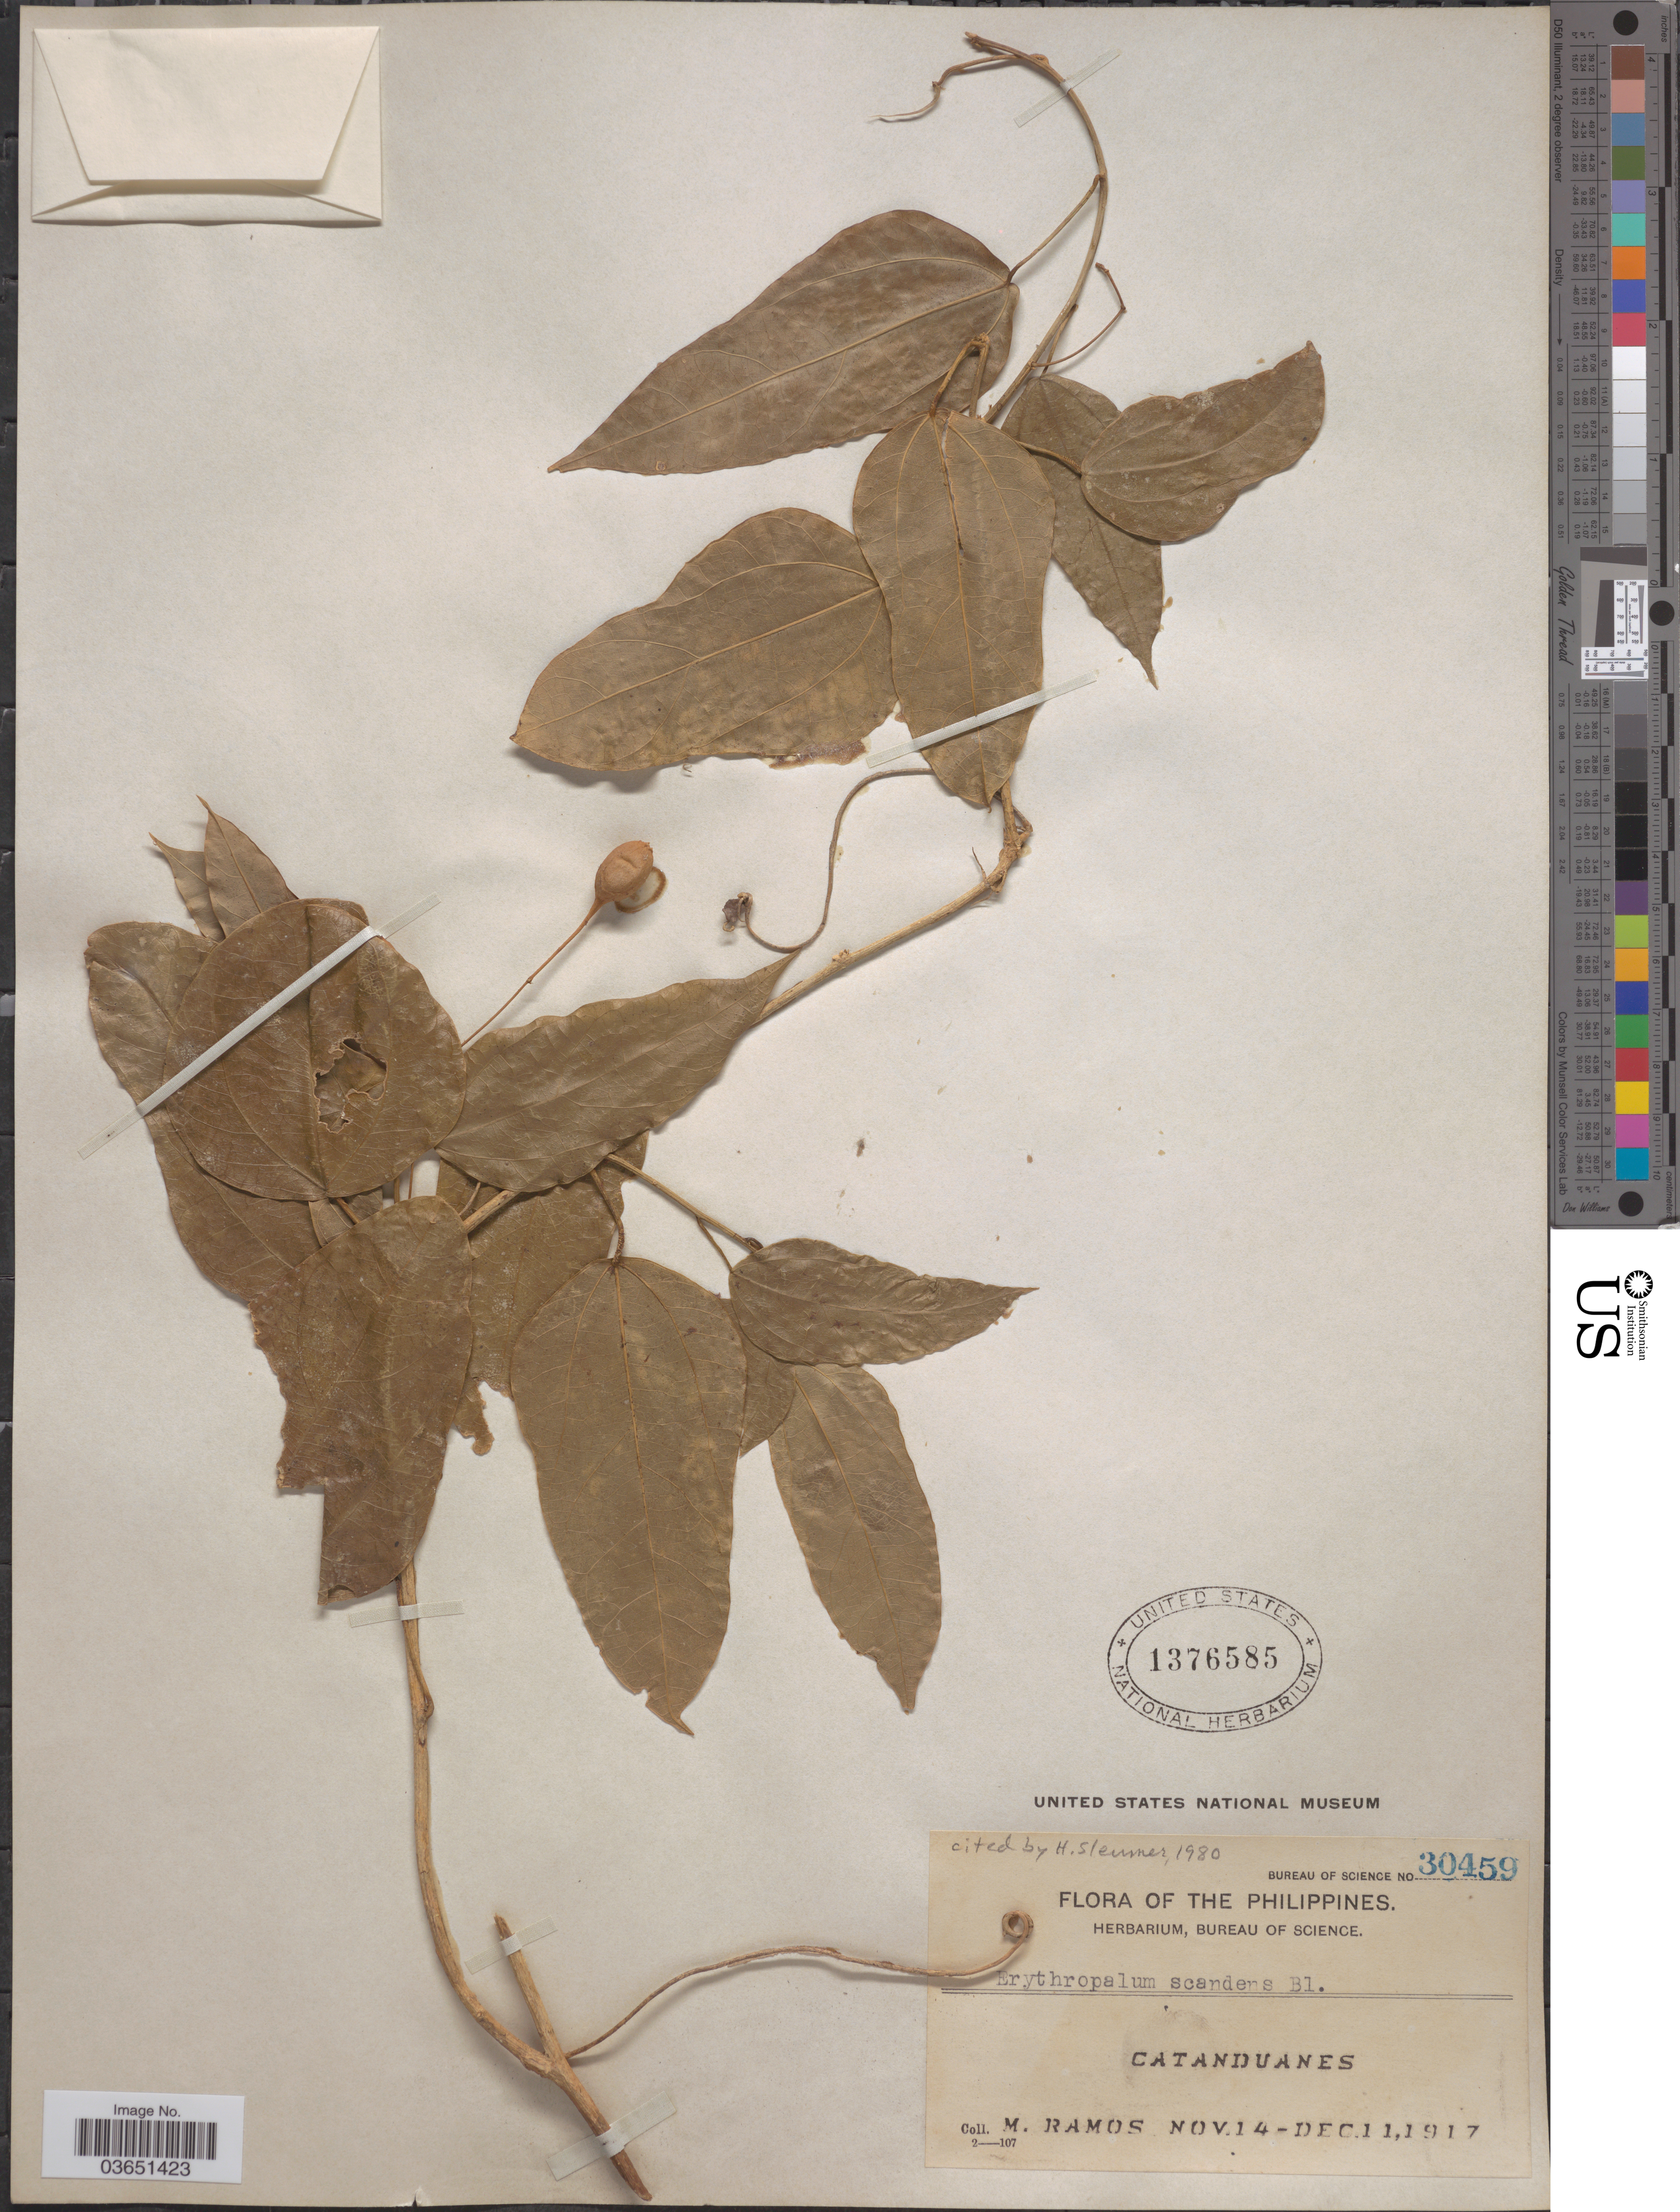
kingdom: Plantae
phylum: Tracheophyta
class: Magnoliopsida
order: Santalales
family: Erythropalaceae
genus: Erythropalum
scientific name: Erythropalum scandens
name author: Blume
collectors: M. Ramos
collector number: Bureau of Science 30459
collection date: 1917-11-14/1917-12-11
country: Philippines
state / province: Bicol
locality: Catanduanes.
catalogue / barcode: US 1376585